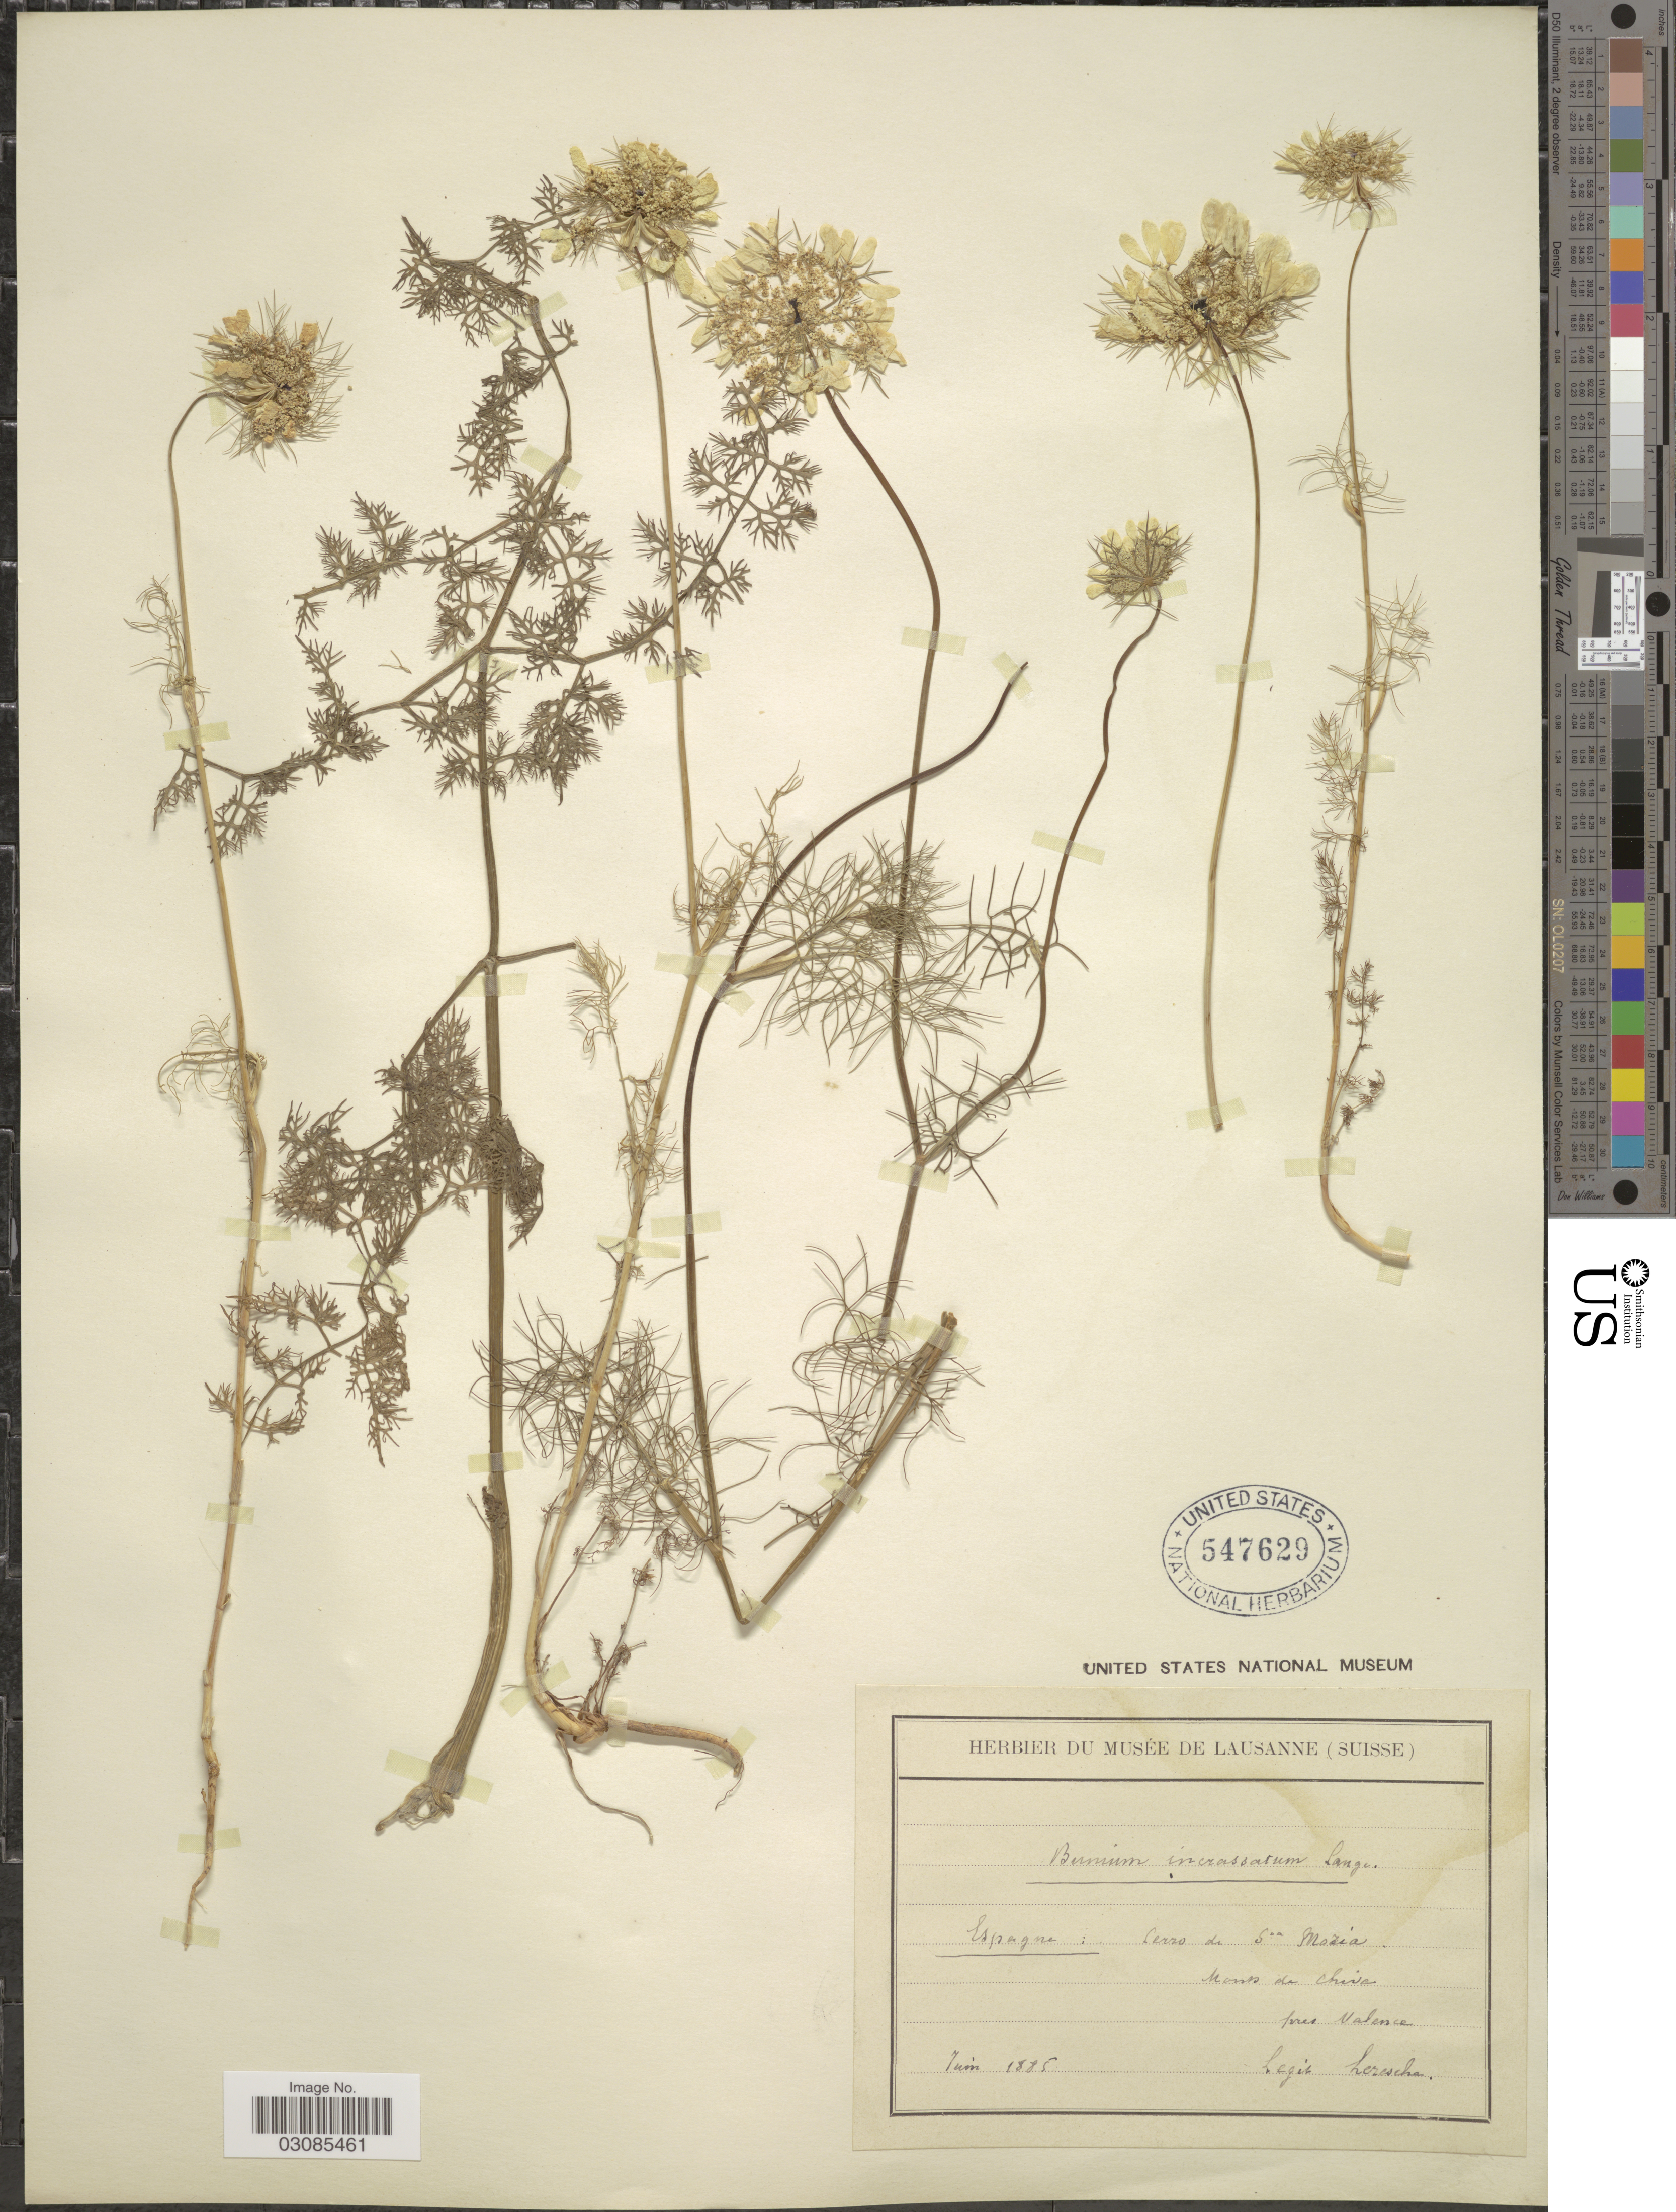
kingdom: Plantae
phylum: Tracheophyta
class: Magnoliopsida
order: Apiales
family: Apiaceae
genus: Bunium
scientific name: Bunium incrassatum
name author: Amo.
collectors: Leresche, --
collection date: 1885-06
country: Spain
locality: Espagne: Cerro de Sta Maria. Monts de Chiva Pres Valence.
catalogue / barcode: US 547629